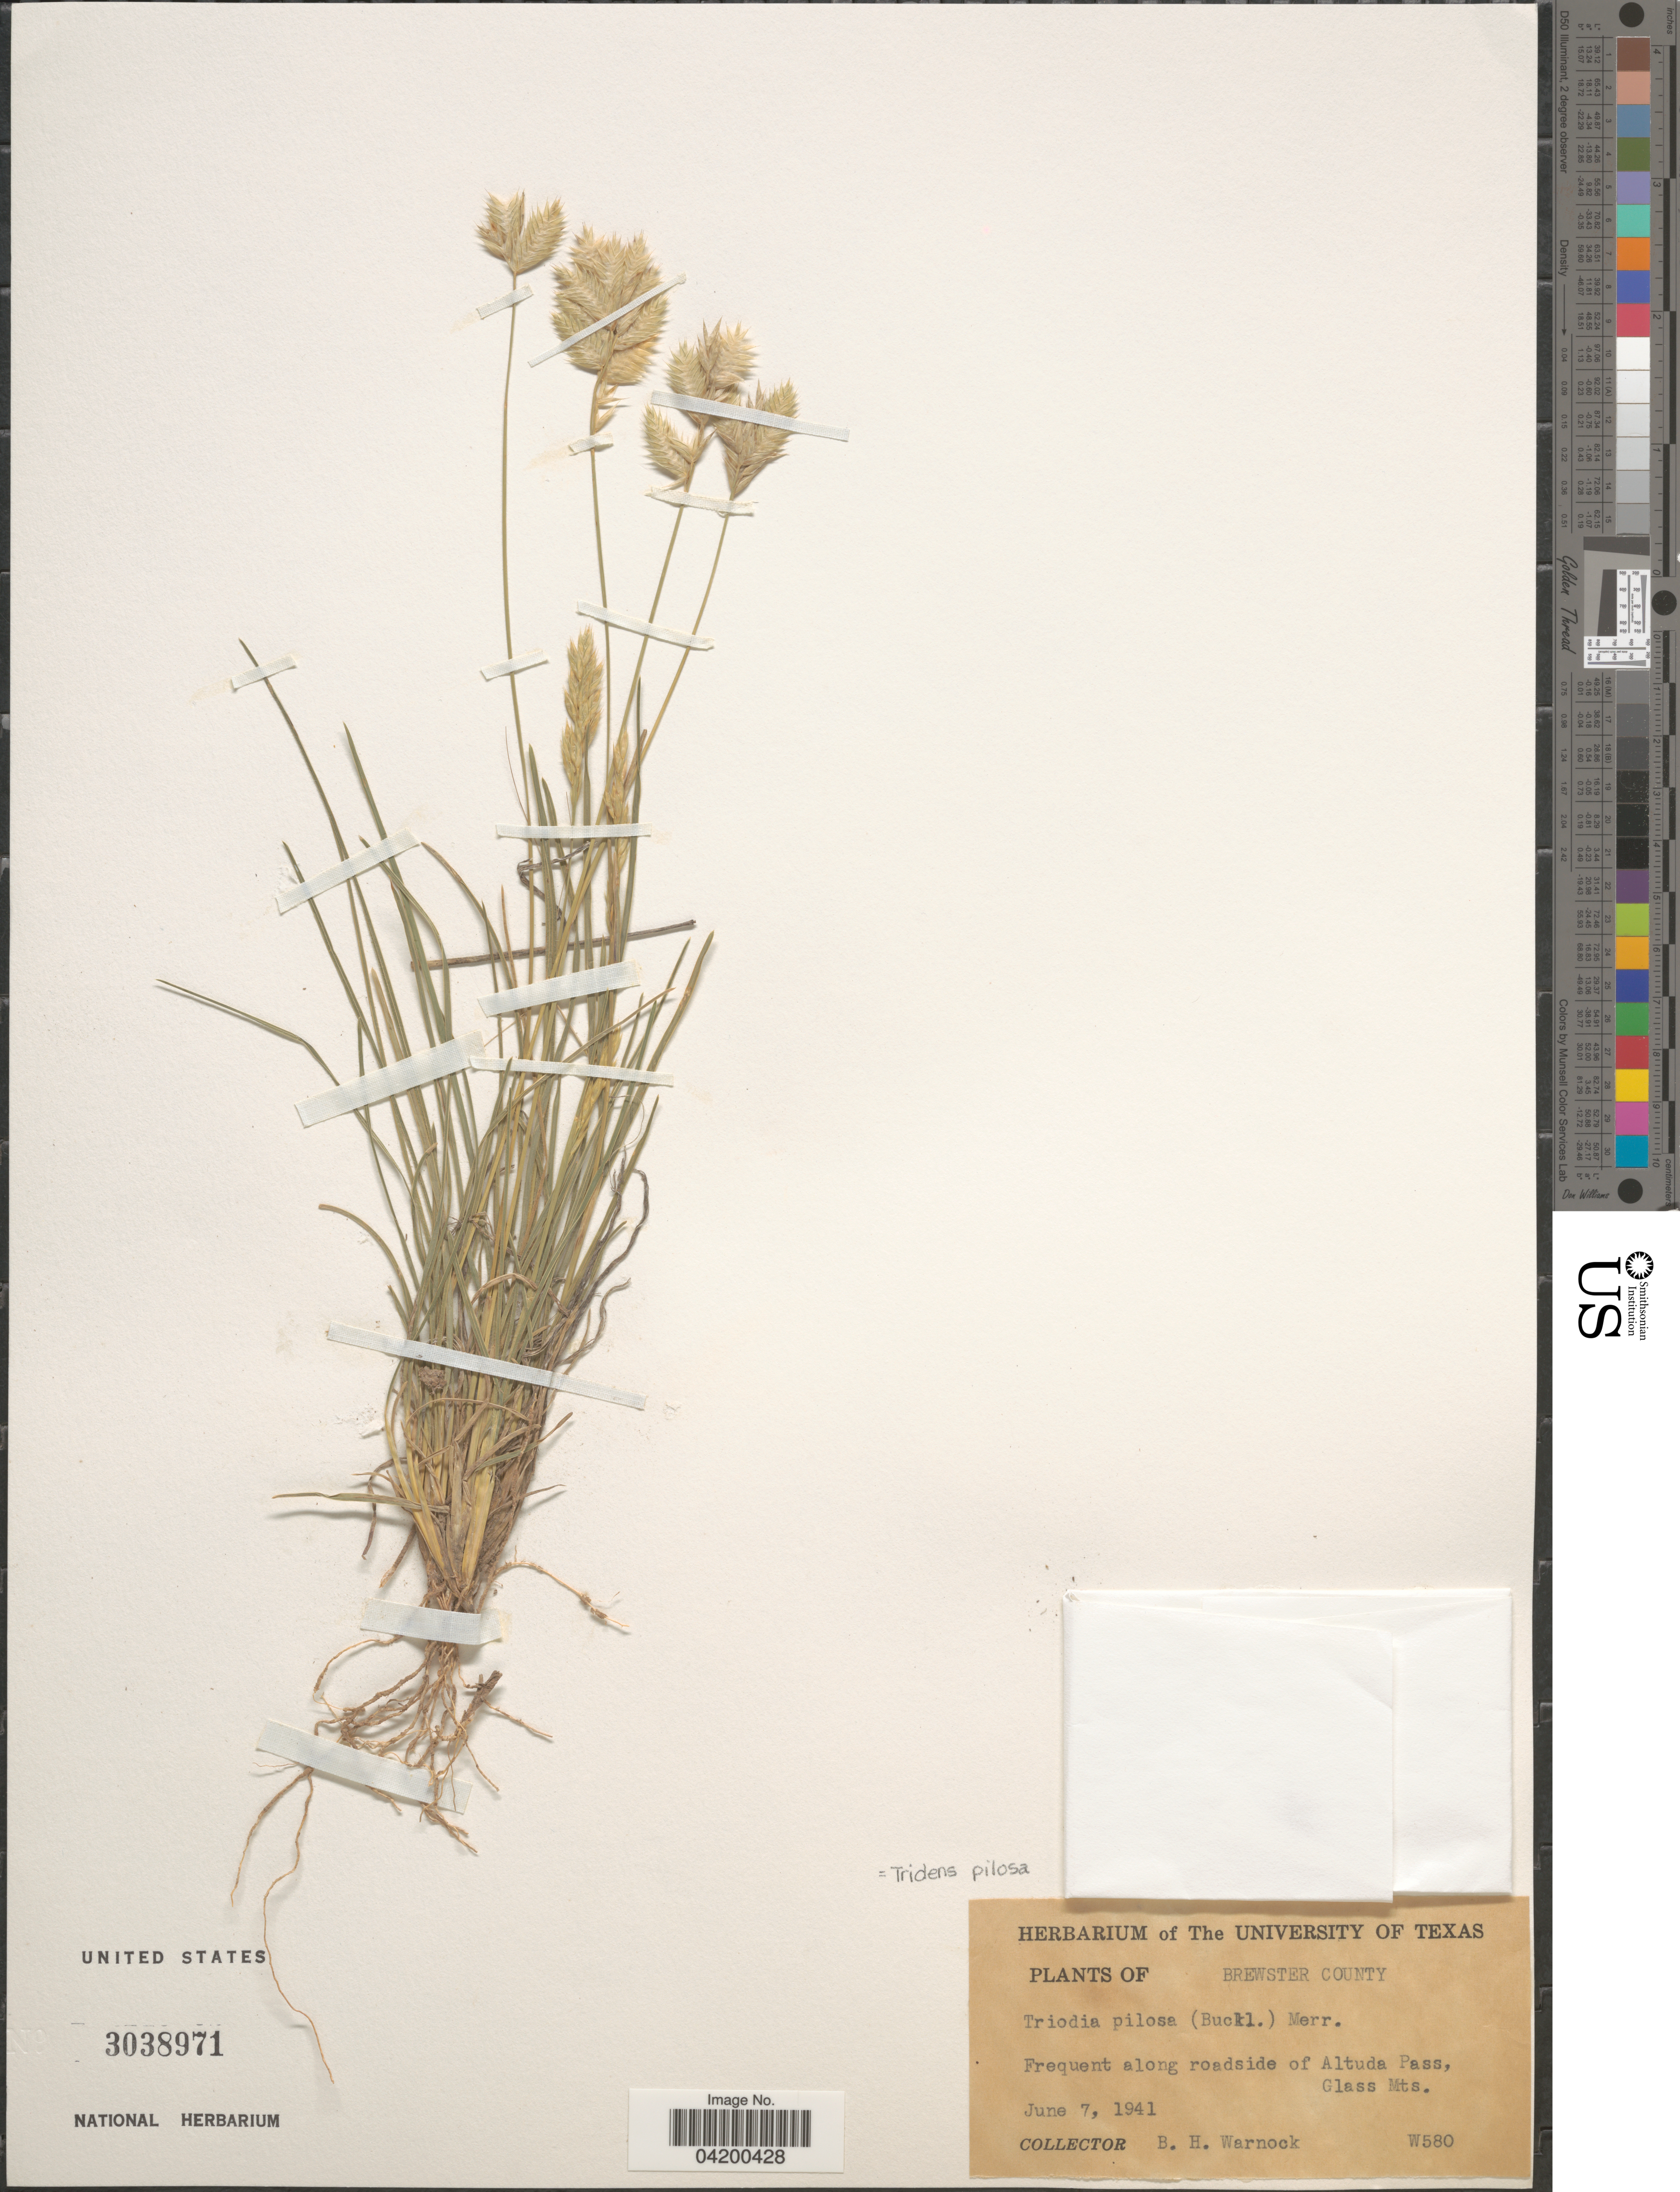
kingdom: Plantae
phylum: Tracheophyta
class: Liliopsida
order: Poales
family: Poaceae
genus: Erioneuron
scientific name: Erioneuron pilosum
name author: (Buckley) Nash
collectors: B. H. Warnock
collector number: W580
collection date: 1941-06-07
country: United States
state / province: Texas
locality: Brewster County. Frequent along roadside of Altuda Pass, Glass Mts.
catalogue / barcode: US 3038971